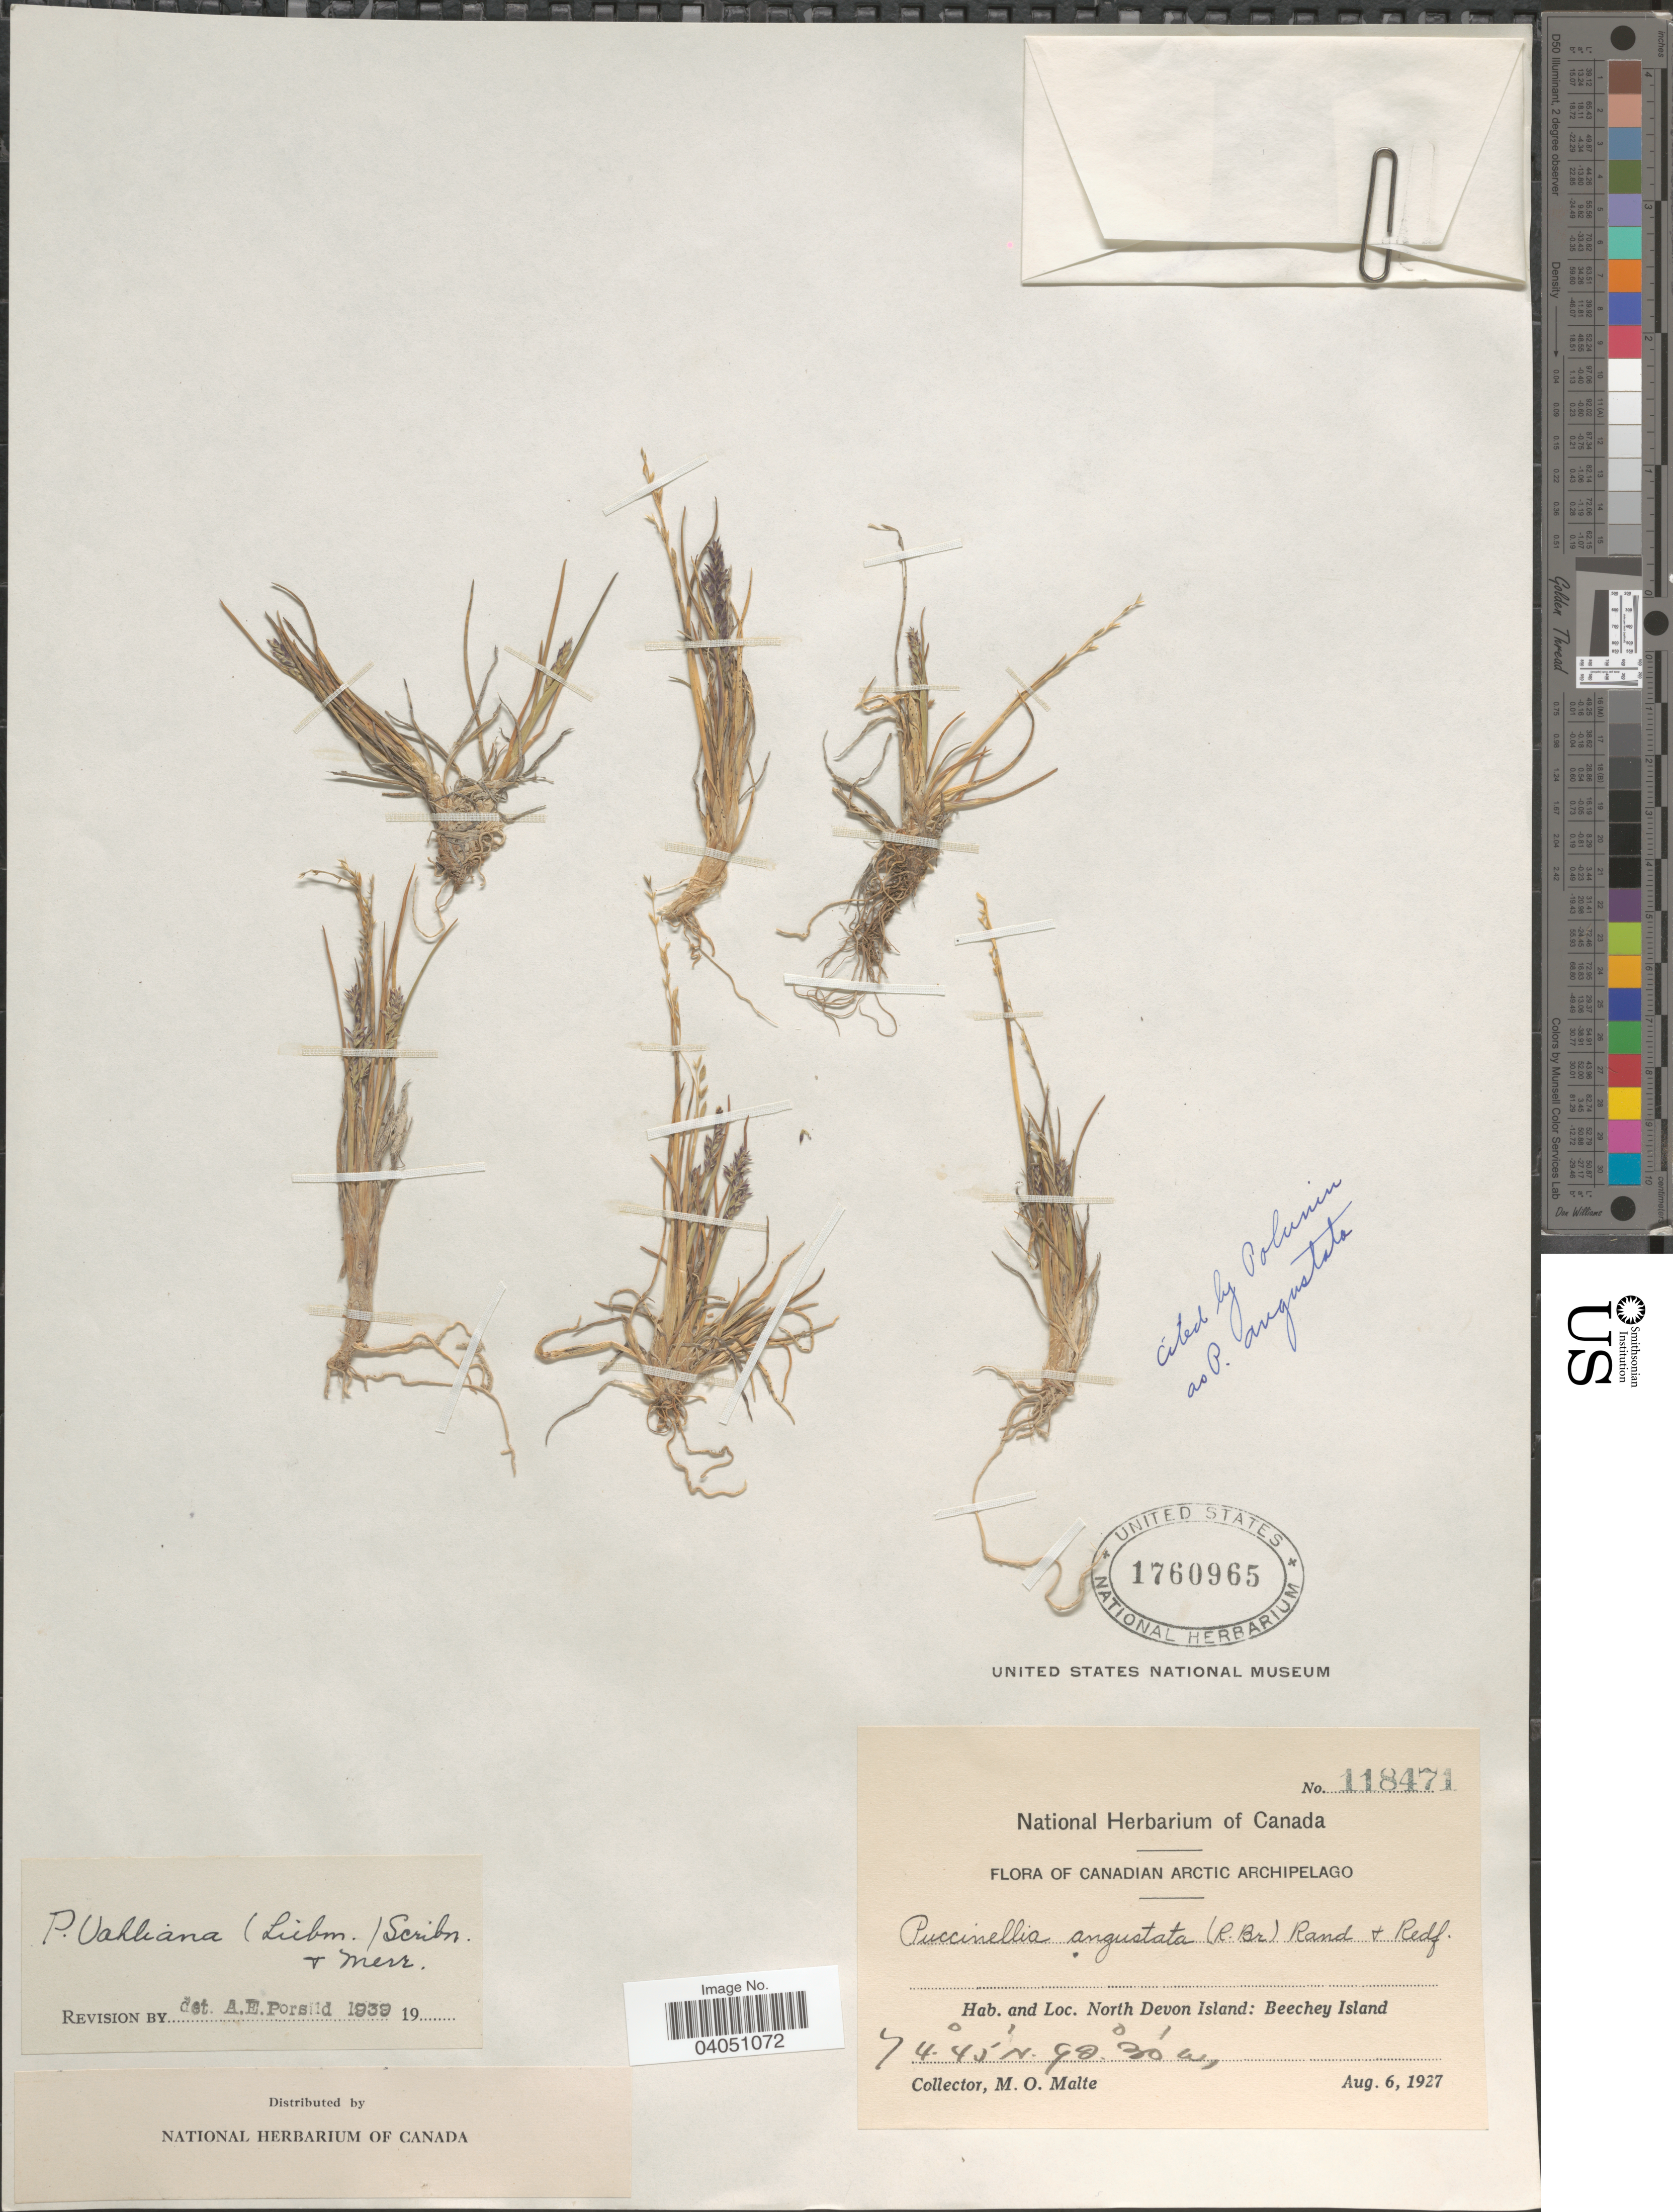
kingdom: Plantae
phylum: Tracheophyta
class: Liliopsida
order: Poales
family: Poaceae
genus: Puccinellia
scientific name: Puccinellia angustata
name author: (R. Br.) Nash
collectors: M. O. Malte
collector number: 118471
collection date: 1927-08-06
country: Canada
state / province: Nunavut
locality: Canadian Arctic Archipelago. North Devon Island: Beechey Island.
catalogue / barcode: US 1760965